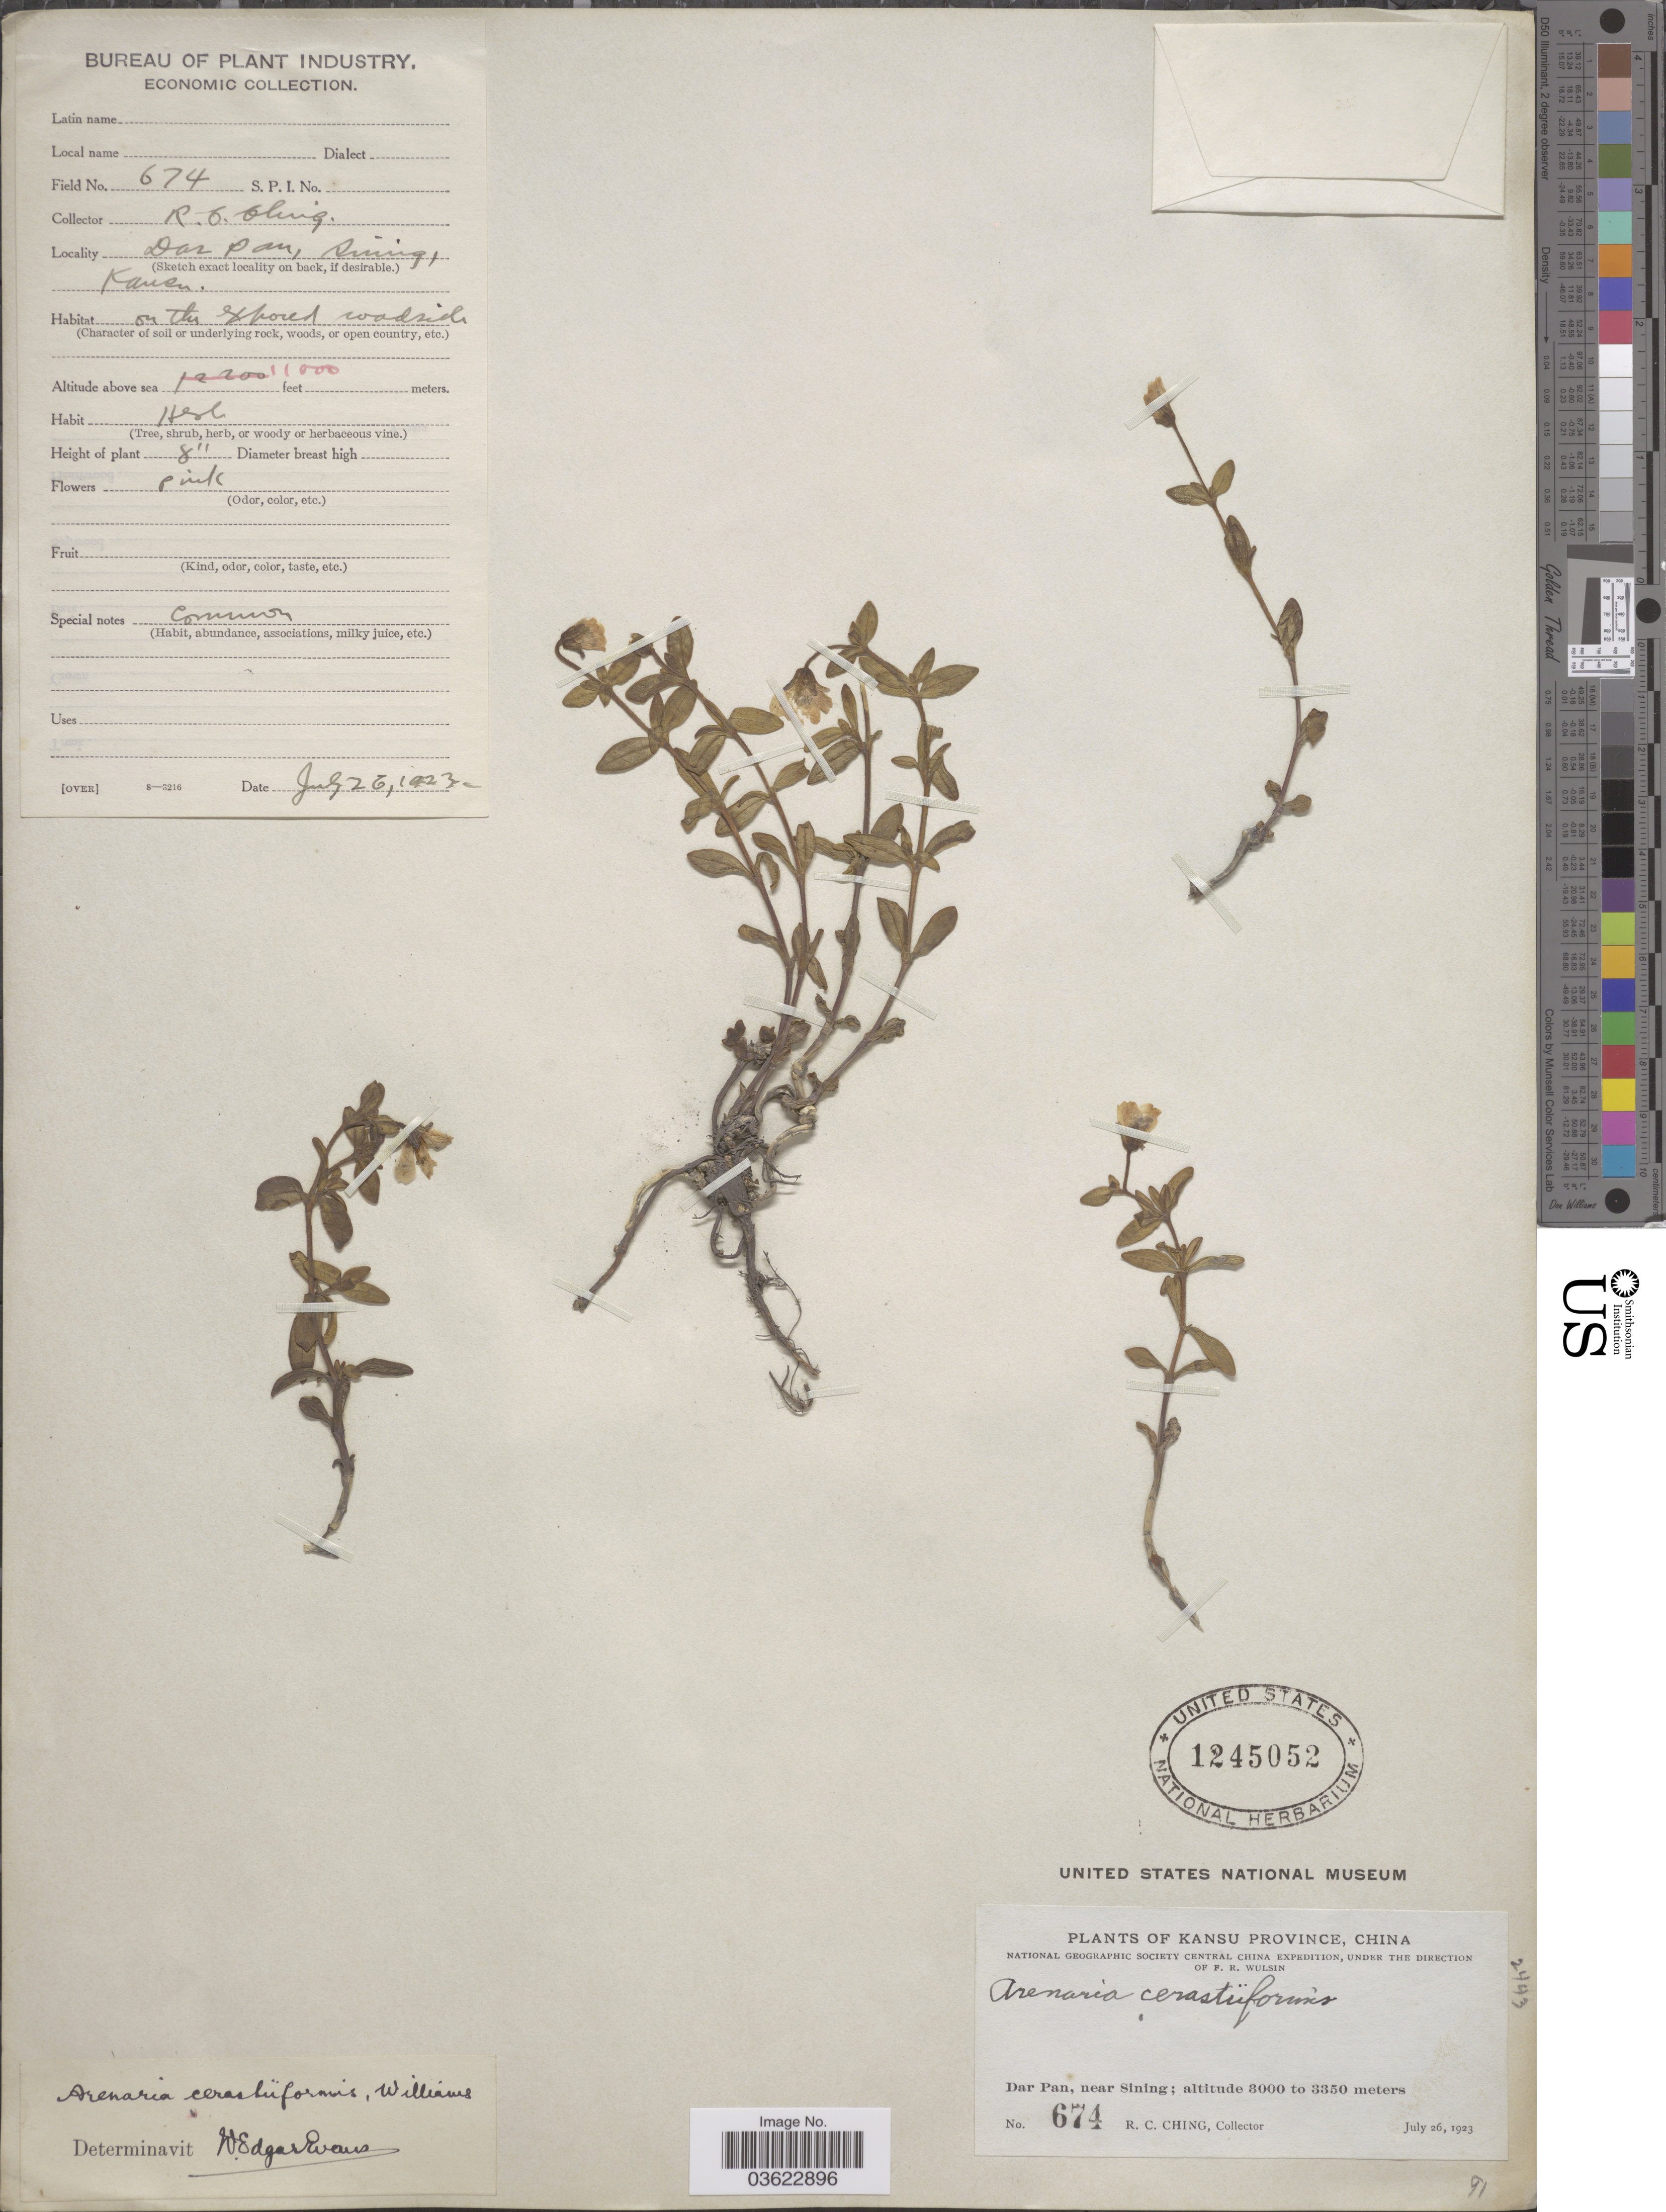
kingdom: Plantae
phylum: Tracheophyta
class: Magnoliopsida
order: Caryophyllales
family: Caryophyllaceae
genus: Arenaria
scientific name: Arenaria cerastiiformis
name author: F.N. Williams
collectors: R. C. Ching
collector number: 674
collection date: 1923-07-26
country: China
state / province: Gansu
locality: Sining, Kansu. Kansu Province. Dar Pan, near Sining.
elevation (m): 3353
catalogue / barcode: US 1245052